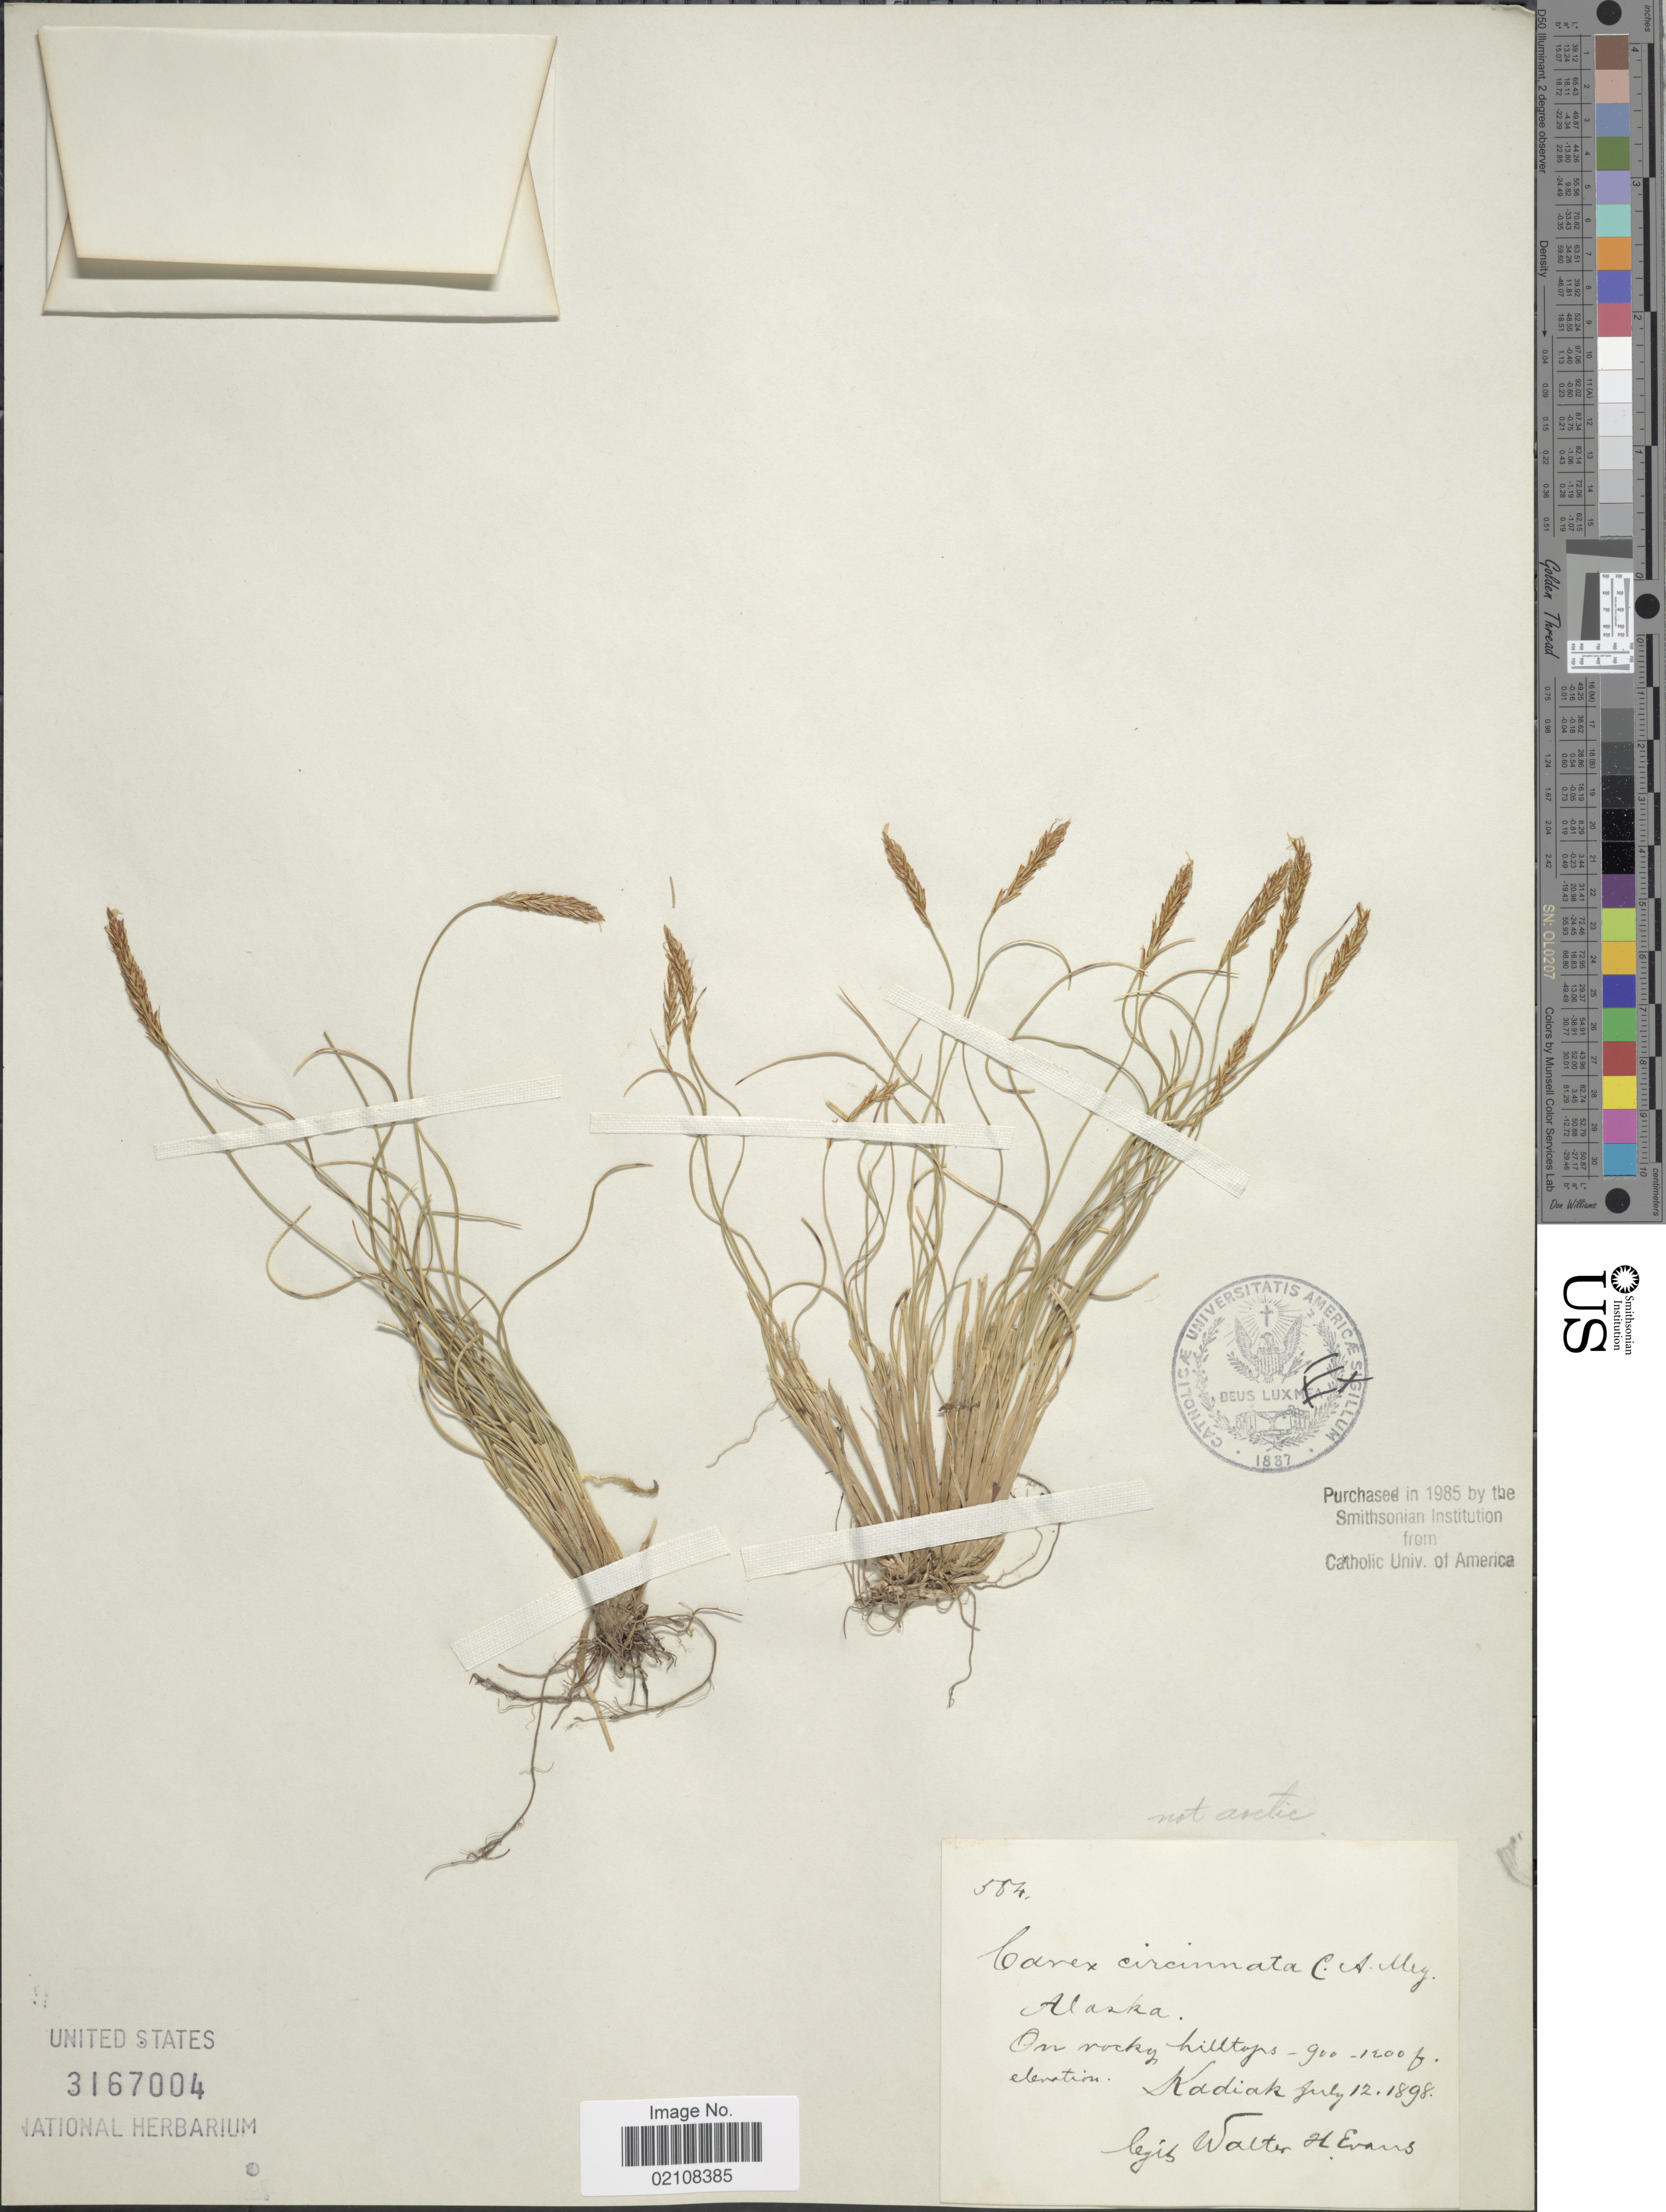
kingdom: Plantae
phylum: Tracheophyta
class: Liliopsida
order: Poales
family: Cyperaceae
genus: Carex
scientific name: Carex circinata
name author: C.A. Mey.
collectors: W. H. Evans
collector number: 584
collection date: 1898-07-12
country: United States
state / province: Alaska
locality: On rocky hilltops, Kadiak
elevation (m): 274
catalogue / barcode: US 3167004